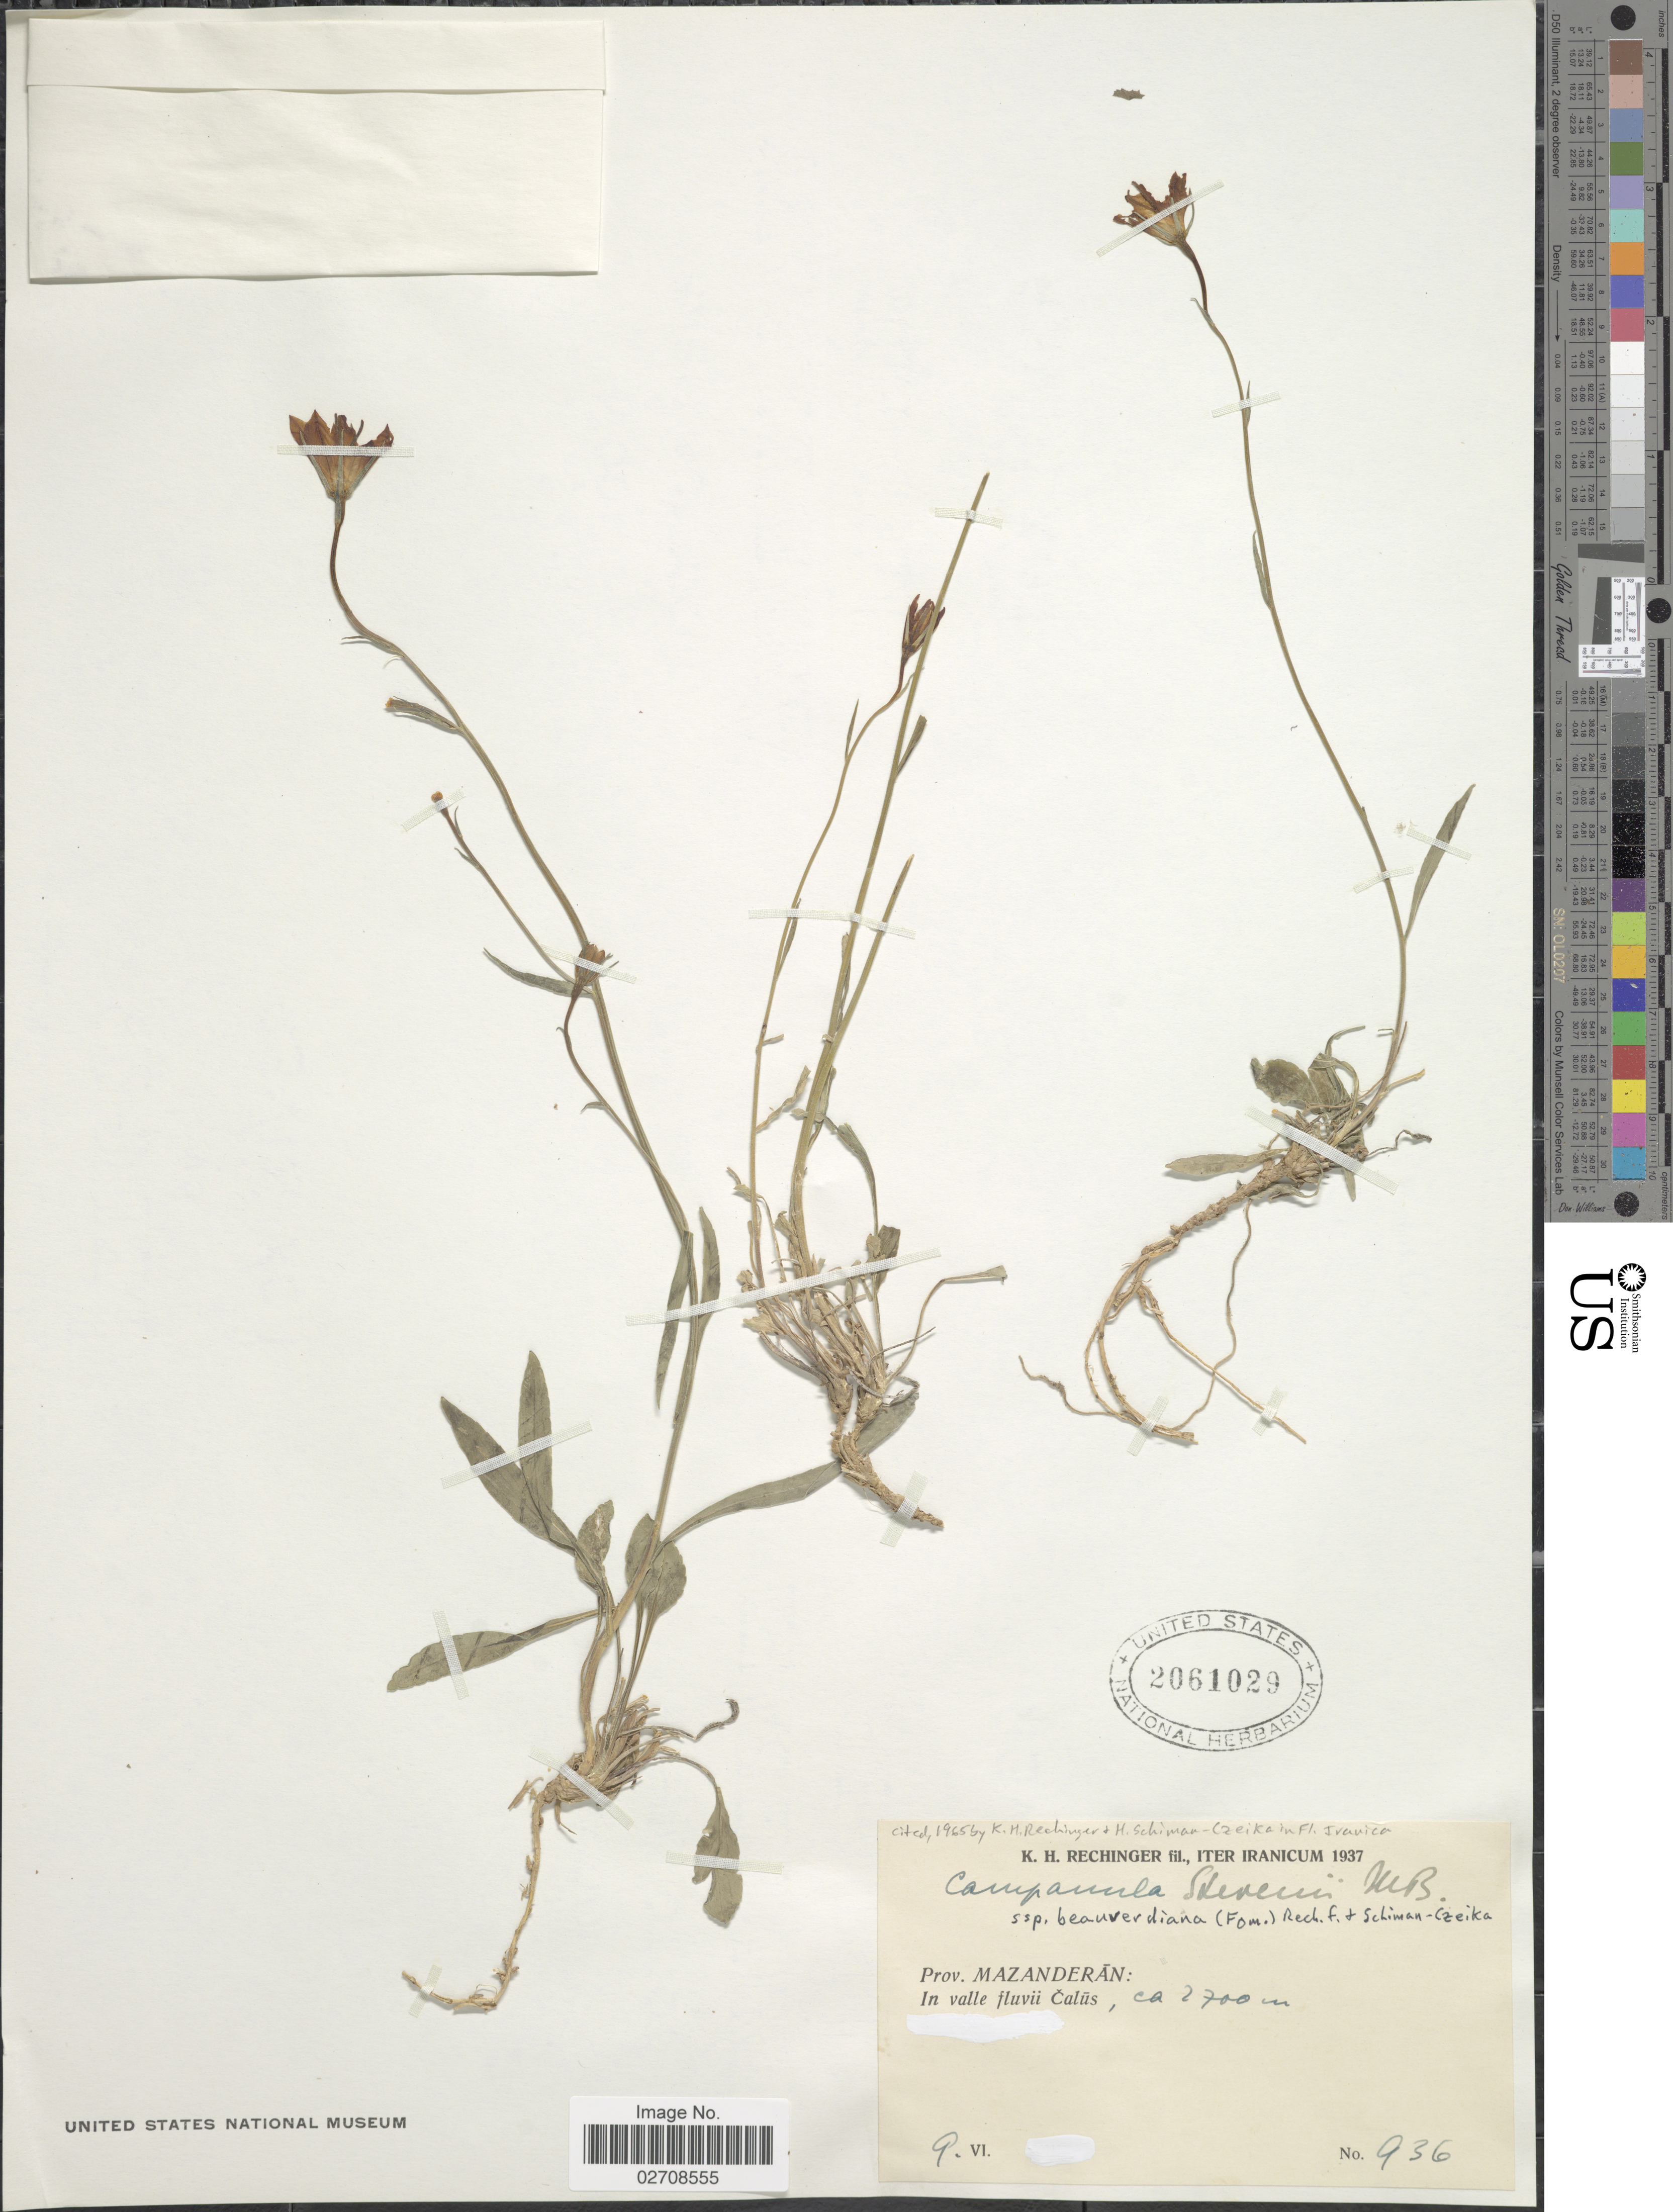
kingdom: Plantae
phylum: Tracheophyta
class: Magnoliopsida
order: Asterales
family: Campanulaceae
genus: Campanula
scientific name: Campanula stevenii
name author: M. Bieb.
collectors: K. H. Rechinger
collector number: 936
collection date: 1937-06-09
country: Iran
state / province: Mazandaran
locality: Prov. Mazanderan: In valle fluvii Calus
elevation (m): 2700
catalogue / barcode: US 2061029